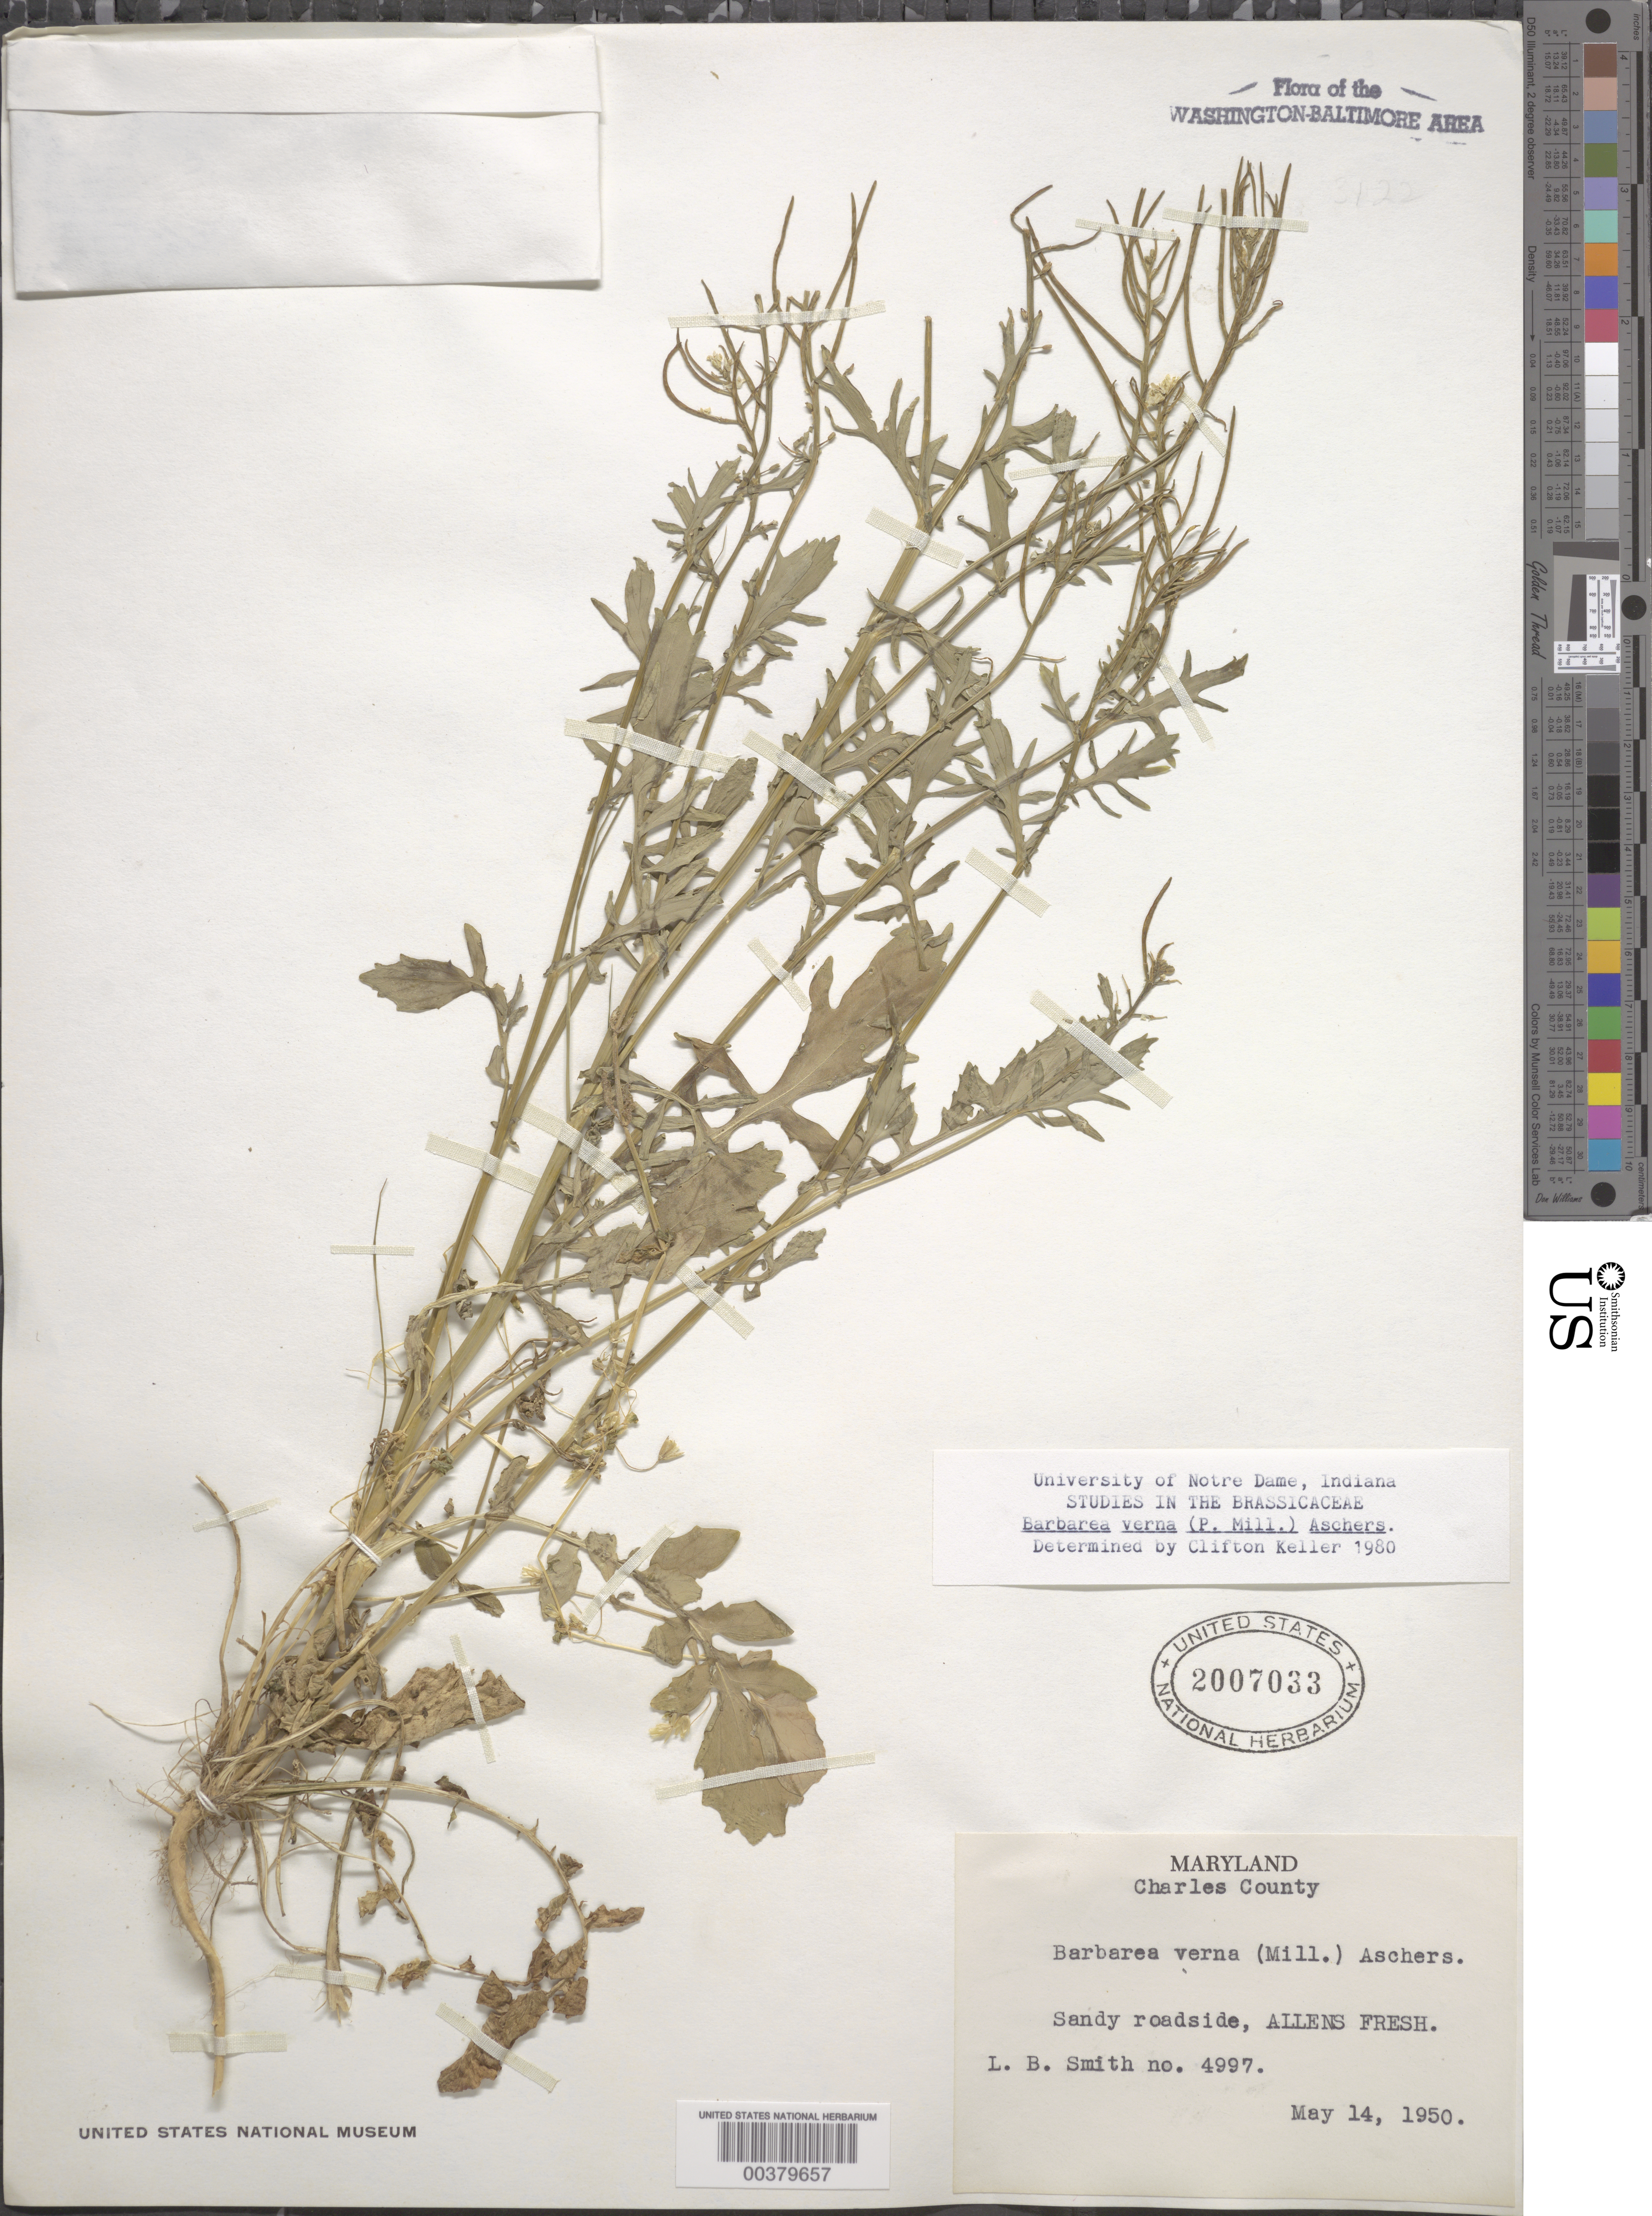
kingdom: Plantae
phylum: Tracheophyta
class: Magnoliopsida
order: Brassicales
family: Brassicaceae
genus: Barbarea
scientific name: Barbarea verna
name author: (Mill.) Asch.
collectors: L. Smith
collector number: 4997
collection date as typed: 14 May 1950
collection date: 1950-05-14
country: United States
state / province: Maryland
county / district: Charles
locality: Allens Fresh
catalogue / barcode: US 2007033